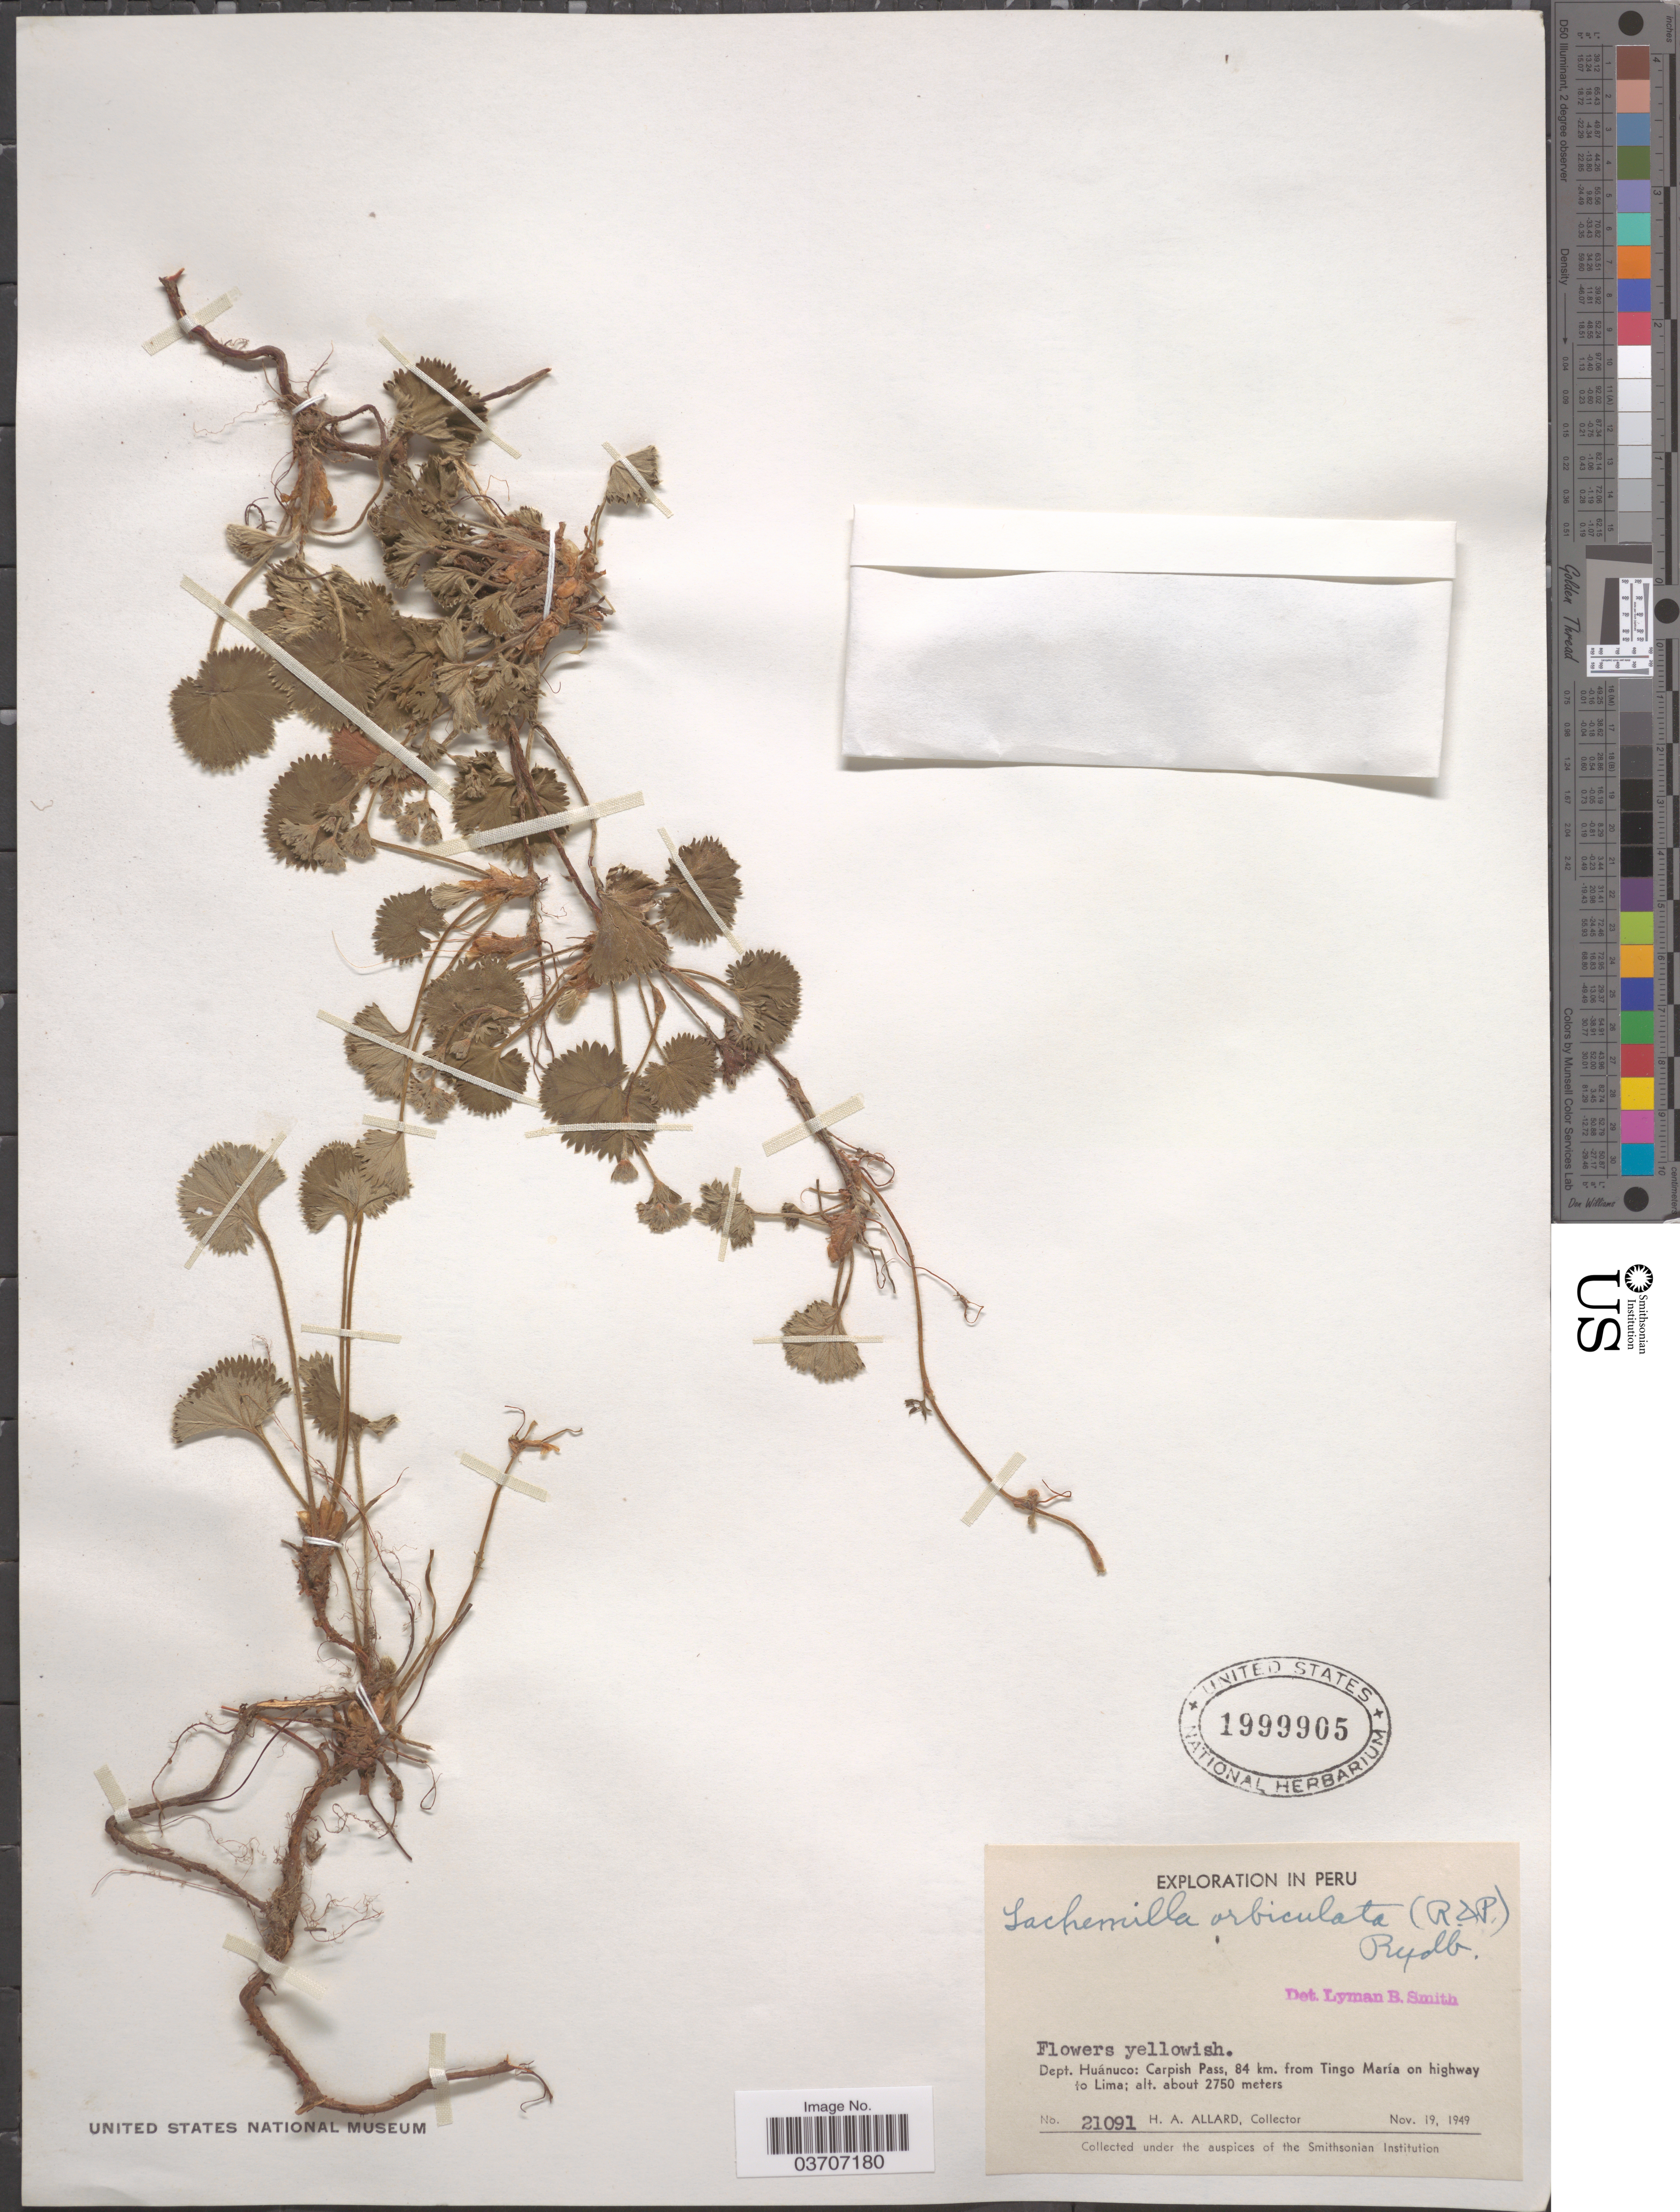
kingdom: Plantae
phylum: Tracheophyta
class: Magnoliopsida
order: Rosales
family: Rosaceae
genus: Lachemilla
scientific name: Lachemilla orbiculata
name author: (Ruiz & Pav.) Rydb.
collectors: H. A. Allard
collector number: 21091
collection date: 1949-11-19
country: Peru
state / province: Huánuco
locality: Dept. Huánuco: Carpish Pass, 84 km. from Tingo María on highway to Lima.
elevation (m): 2750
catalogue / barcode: US 1999905